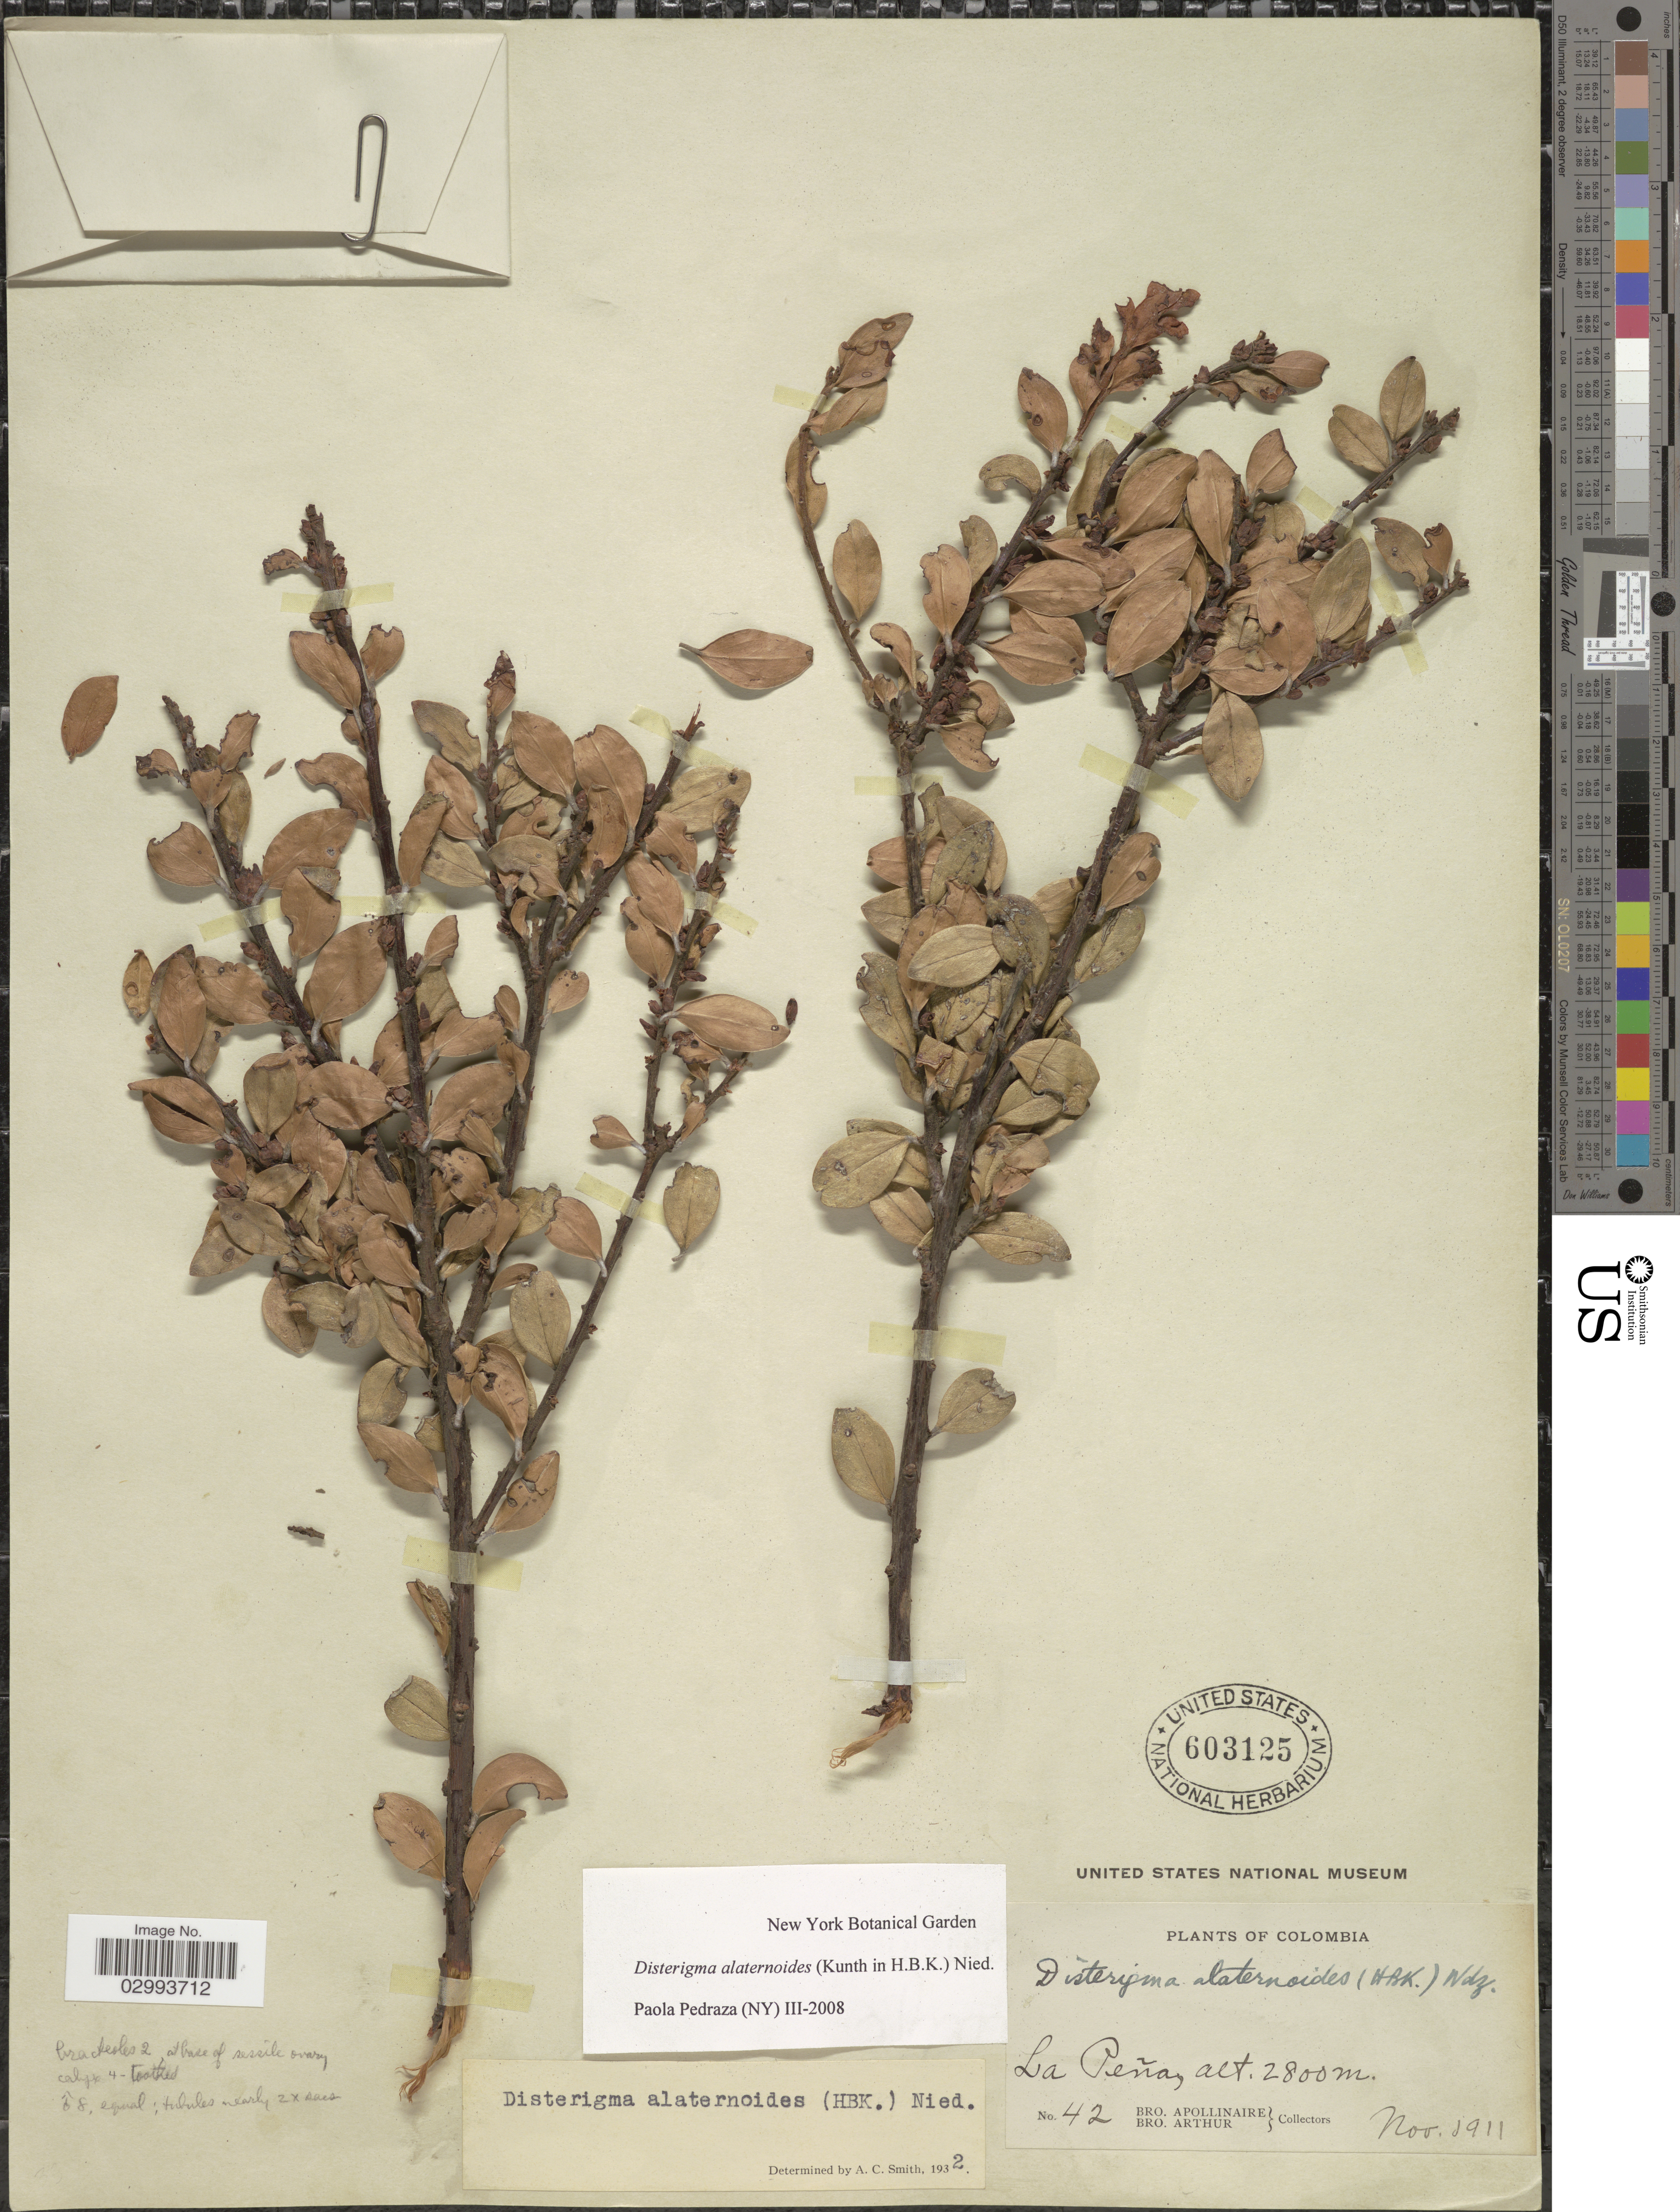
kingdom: Plantae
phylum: Tracheophyta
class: Magnoliopsida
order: Ericales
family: Ericaceae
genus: Disterigma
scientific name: Disterigma alaternoides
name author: (Kunth) Nied.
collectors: Bro. Apollinaire & Bro. Arthur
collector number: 42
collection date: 1911-11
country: Colombia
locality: La Peña.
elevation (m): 2800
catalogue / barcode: US 603125